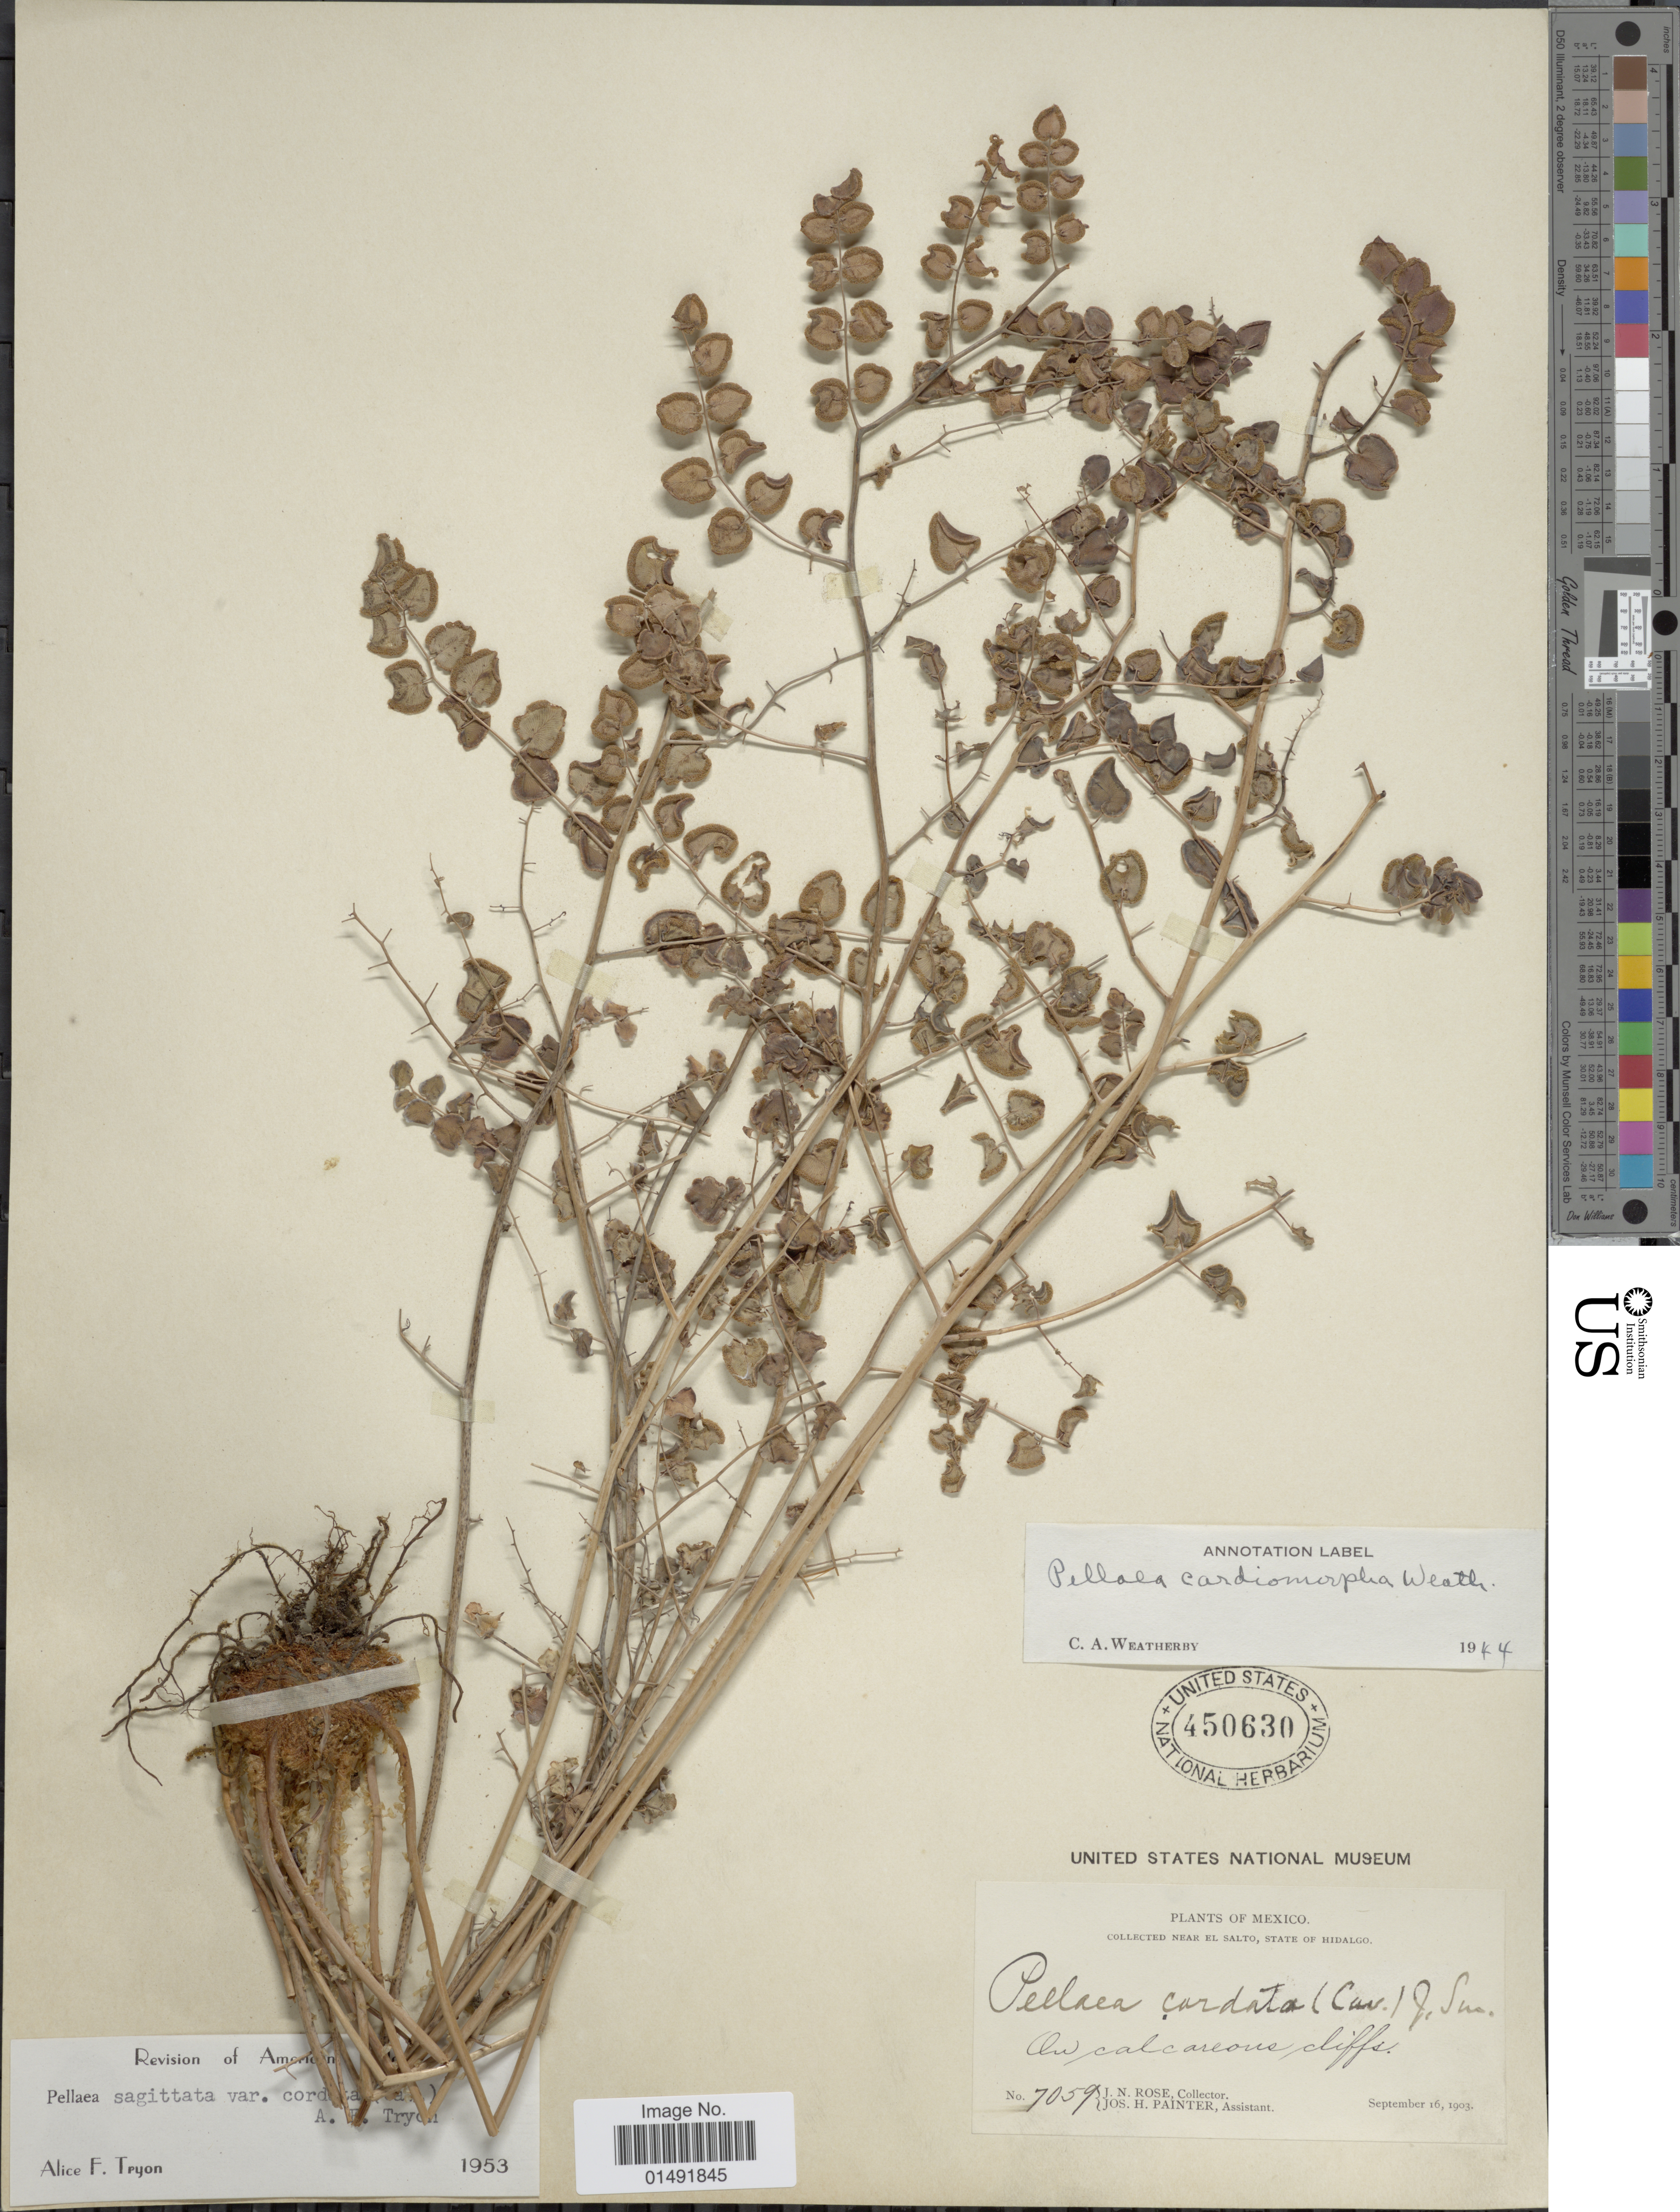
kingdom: Plantae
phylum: Tracheophyta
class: Polypodiopsida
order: Polypodiales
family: Pteridaceae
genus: Pellaea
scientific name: Pellaea cordifolia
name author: (Sessé) A.R. Sm.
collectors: J. N. Rose & J. H. Painter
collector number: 7059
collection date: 1903-09-16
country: Mexico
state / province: Hidalgo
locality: Near El Salto, On calcareous cliffs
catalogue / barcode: US 450630